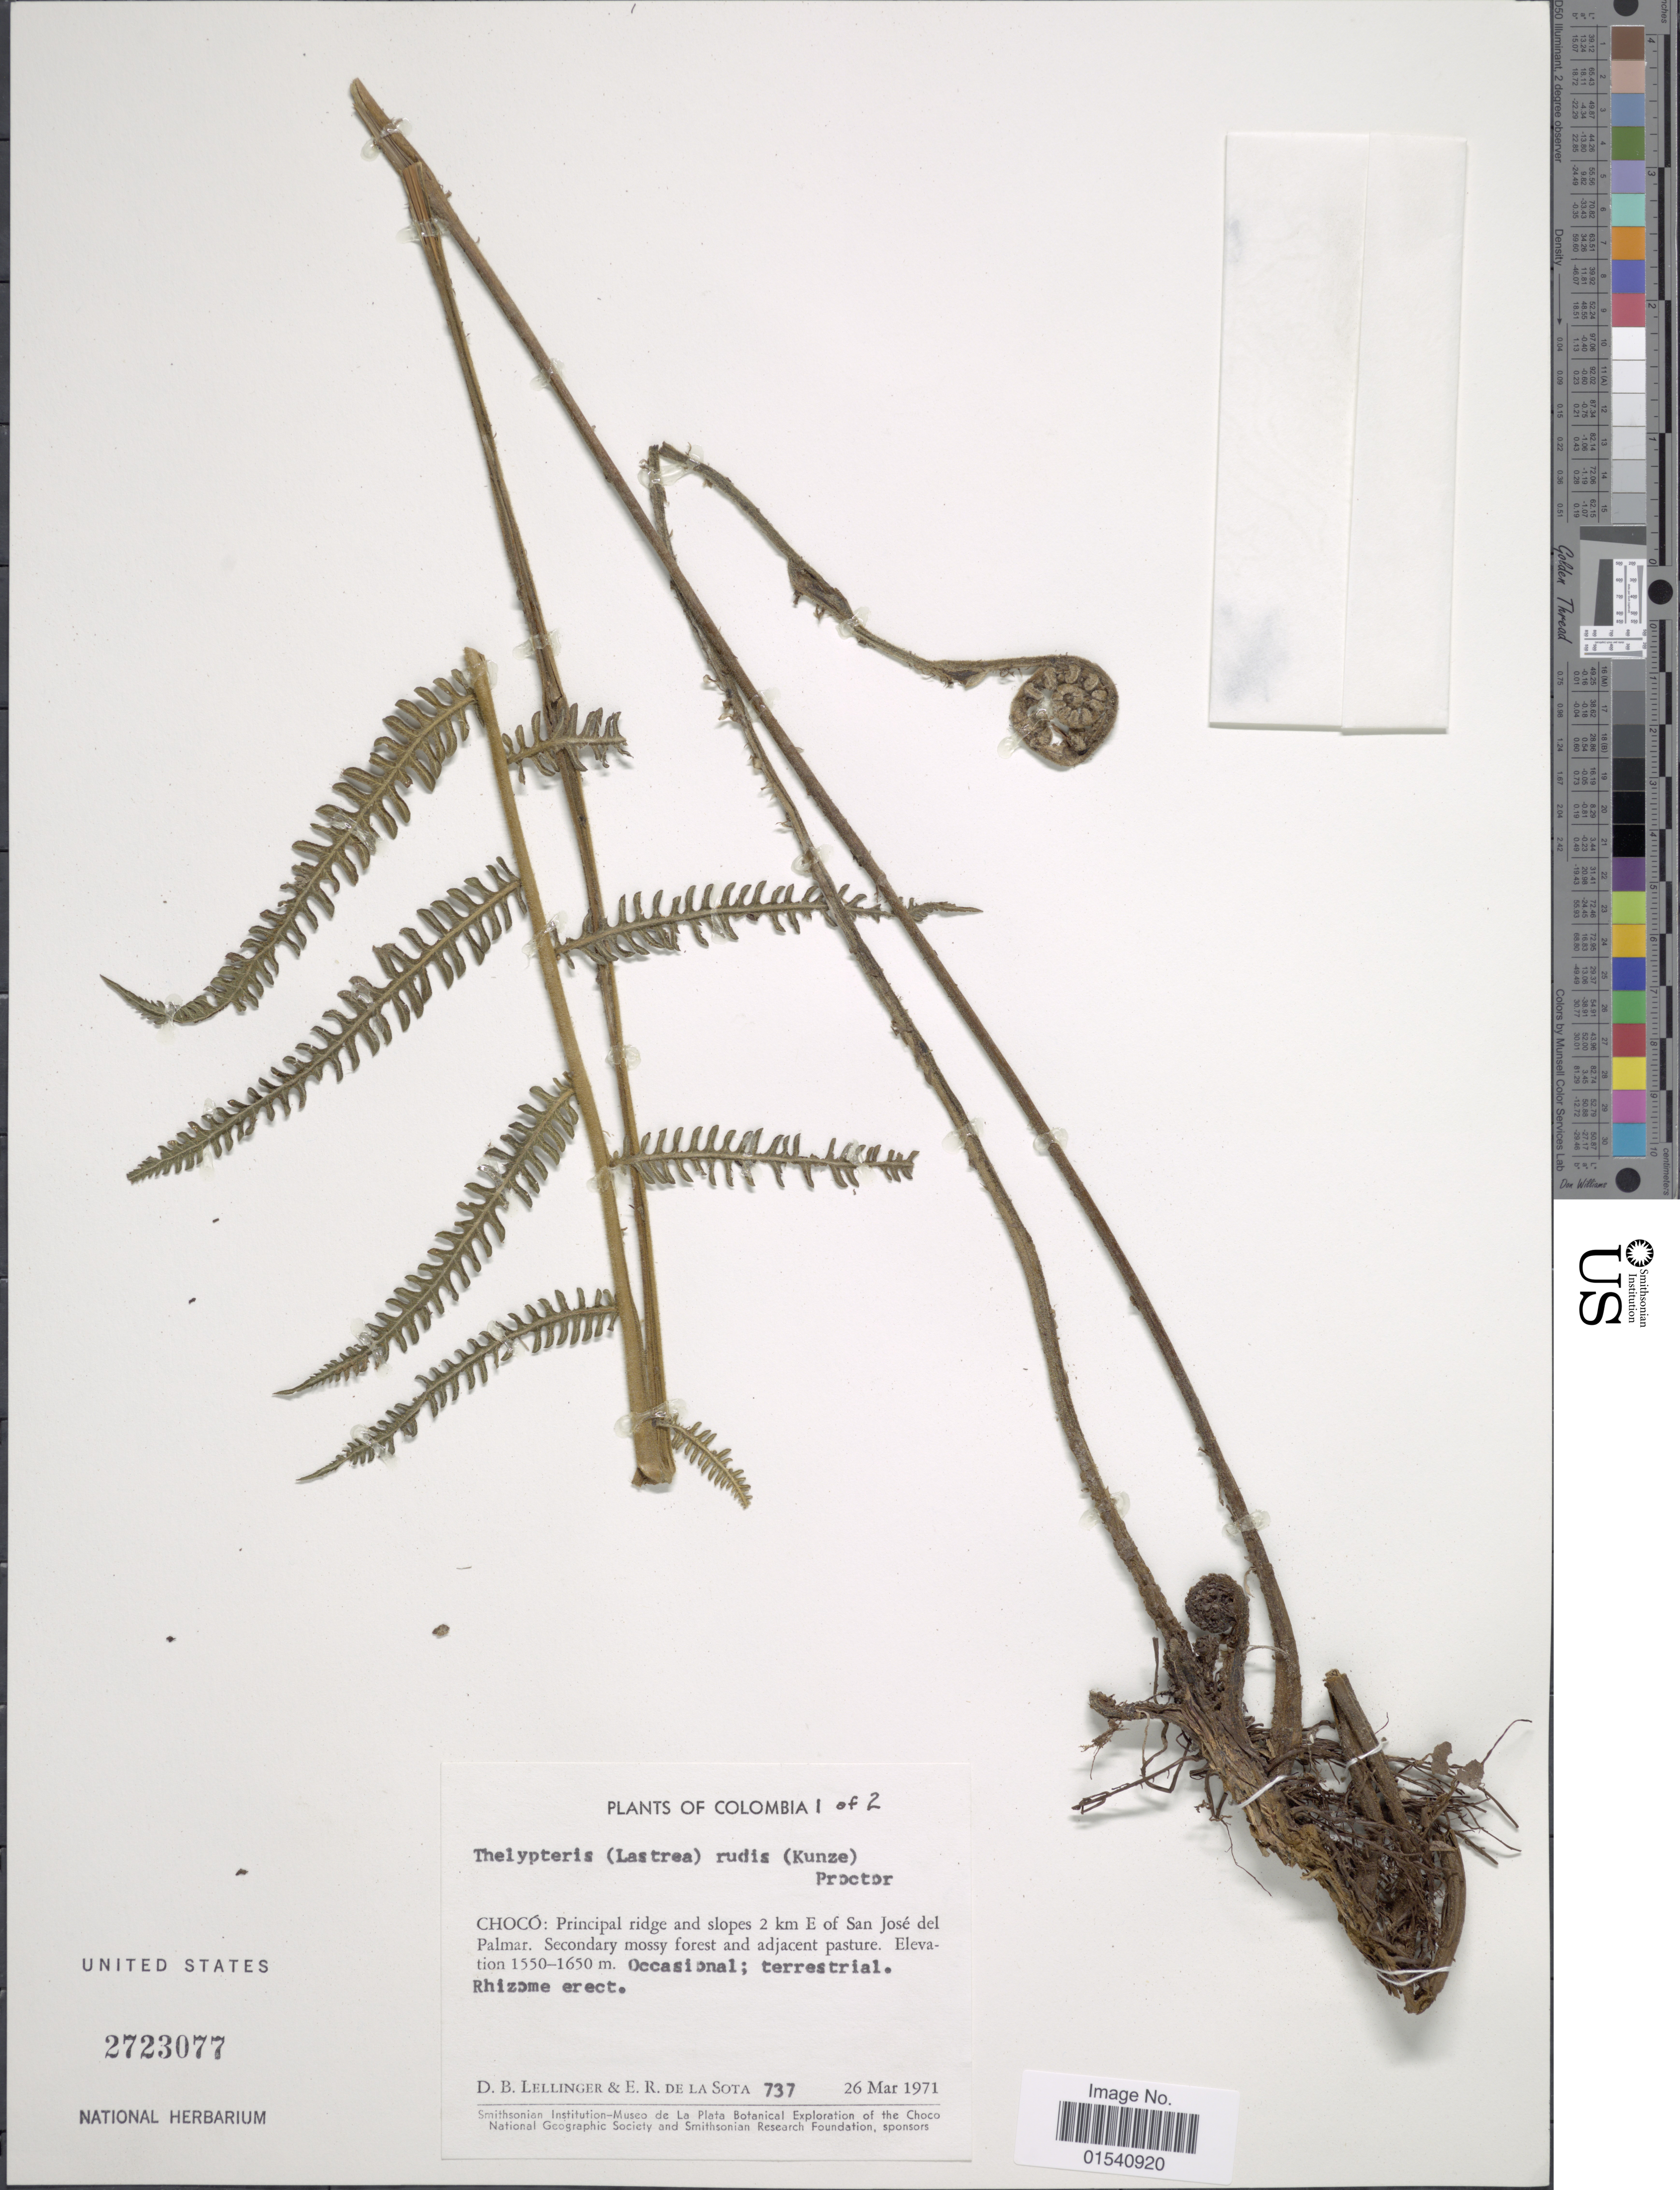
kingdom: Plantae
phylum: Tracheophyta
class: Polypodiopsida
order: Polypodiales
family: Thelypteridaceae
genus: Amauropelta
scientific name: Amauropelta rudis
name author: (Kunze) Pic. Serm.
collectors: D. B. Lellinger & E. R. de la Sota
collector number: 737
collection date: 1971-03-26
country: Colombia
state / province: Chocó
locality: Principal ridge and slopes 2 km E San José del Palmar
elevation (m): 1550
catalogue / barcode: US 2723077